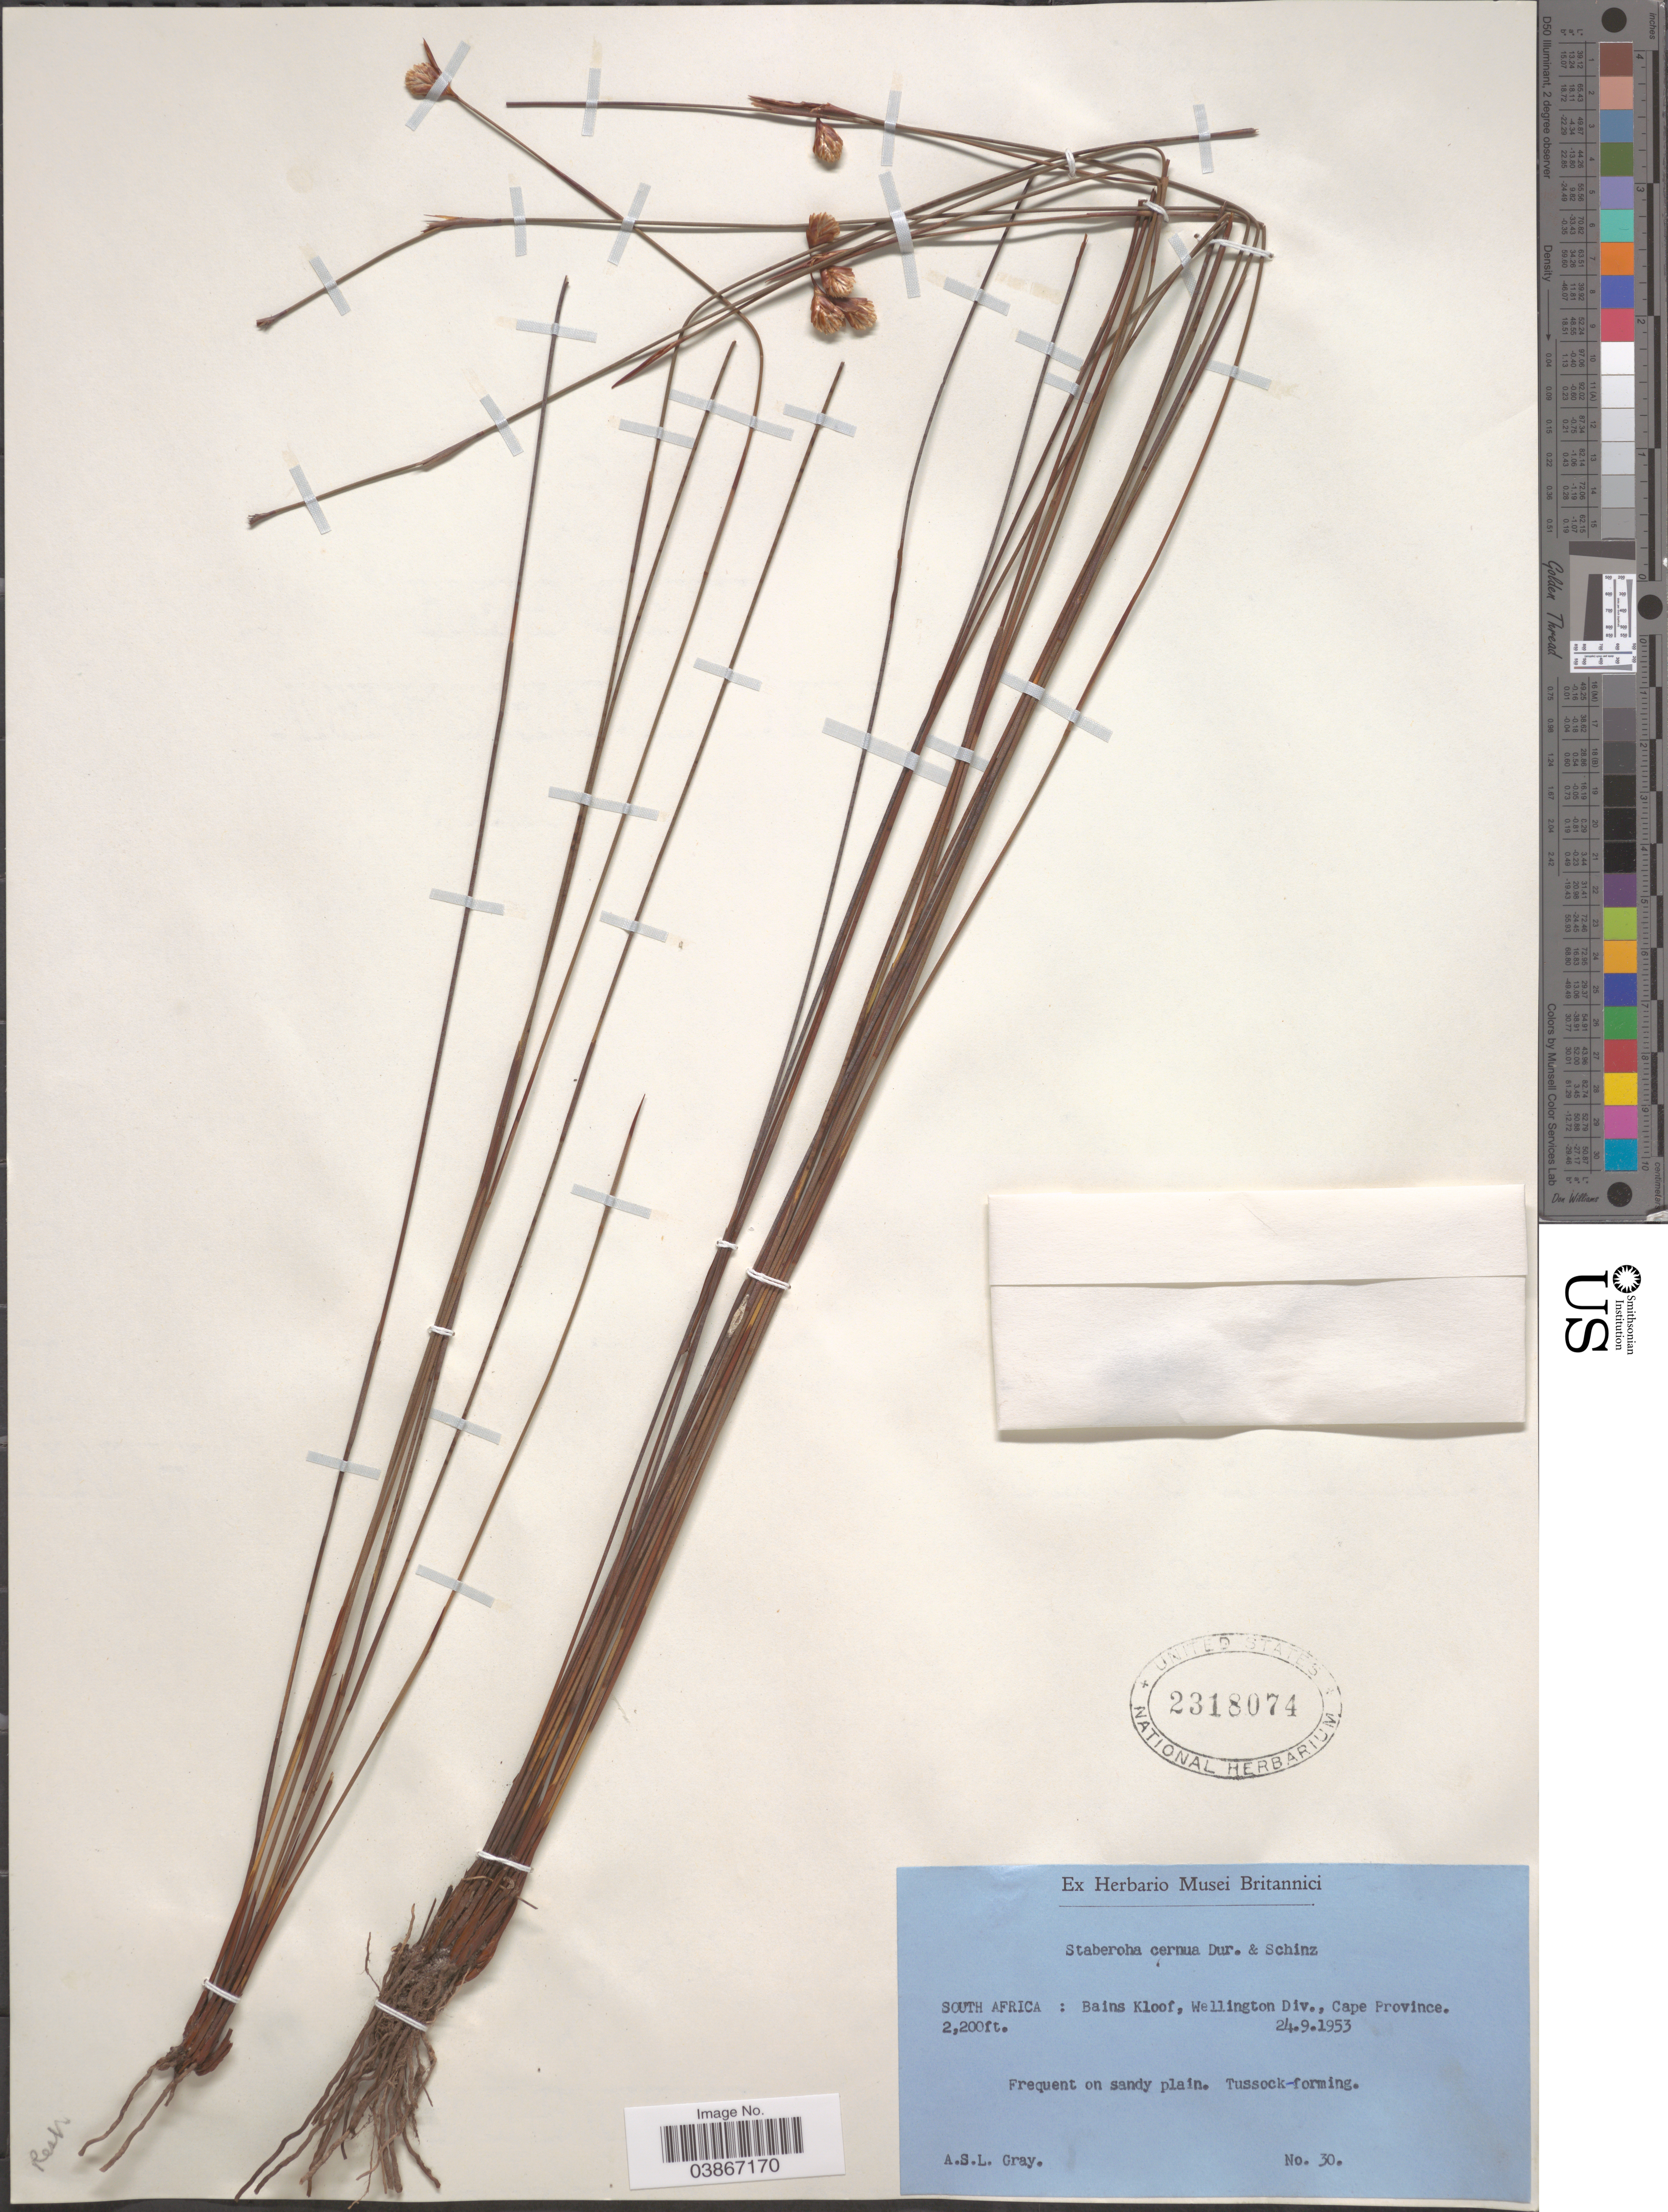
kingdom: Plantae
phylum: Tracheophyta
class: Liliopsida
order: Poales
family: Restionaceae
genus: Staberoha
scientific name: Staberoha cernua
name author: (L. f.) Durand & Schinz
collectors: A. Gray (herbarium)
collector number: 30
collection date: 1953-09-24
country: South Africa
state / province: Western Cape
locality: Bains Kloof, Wellington Div.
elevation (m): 671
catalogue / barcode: US 2318074